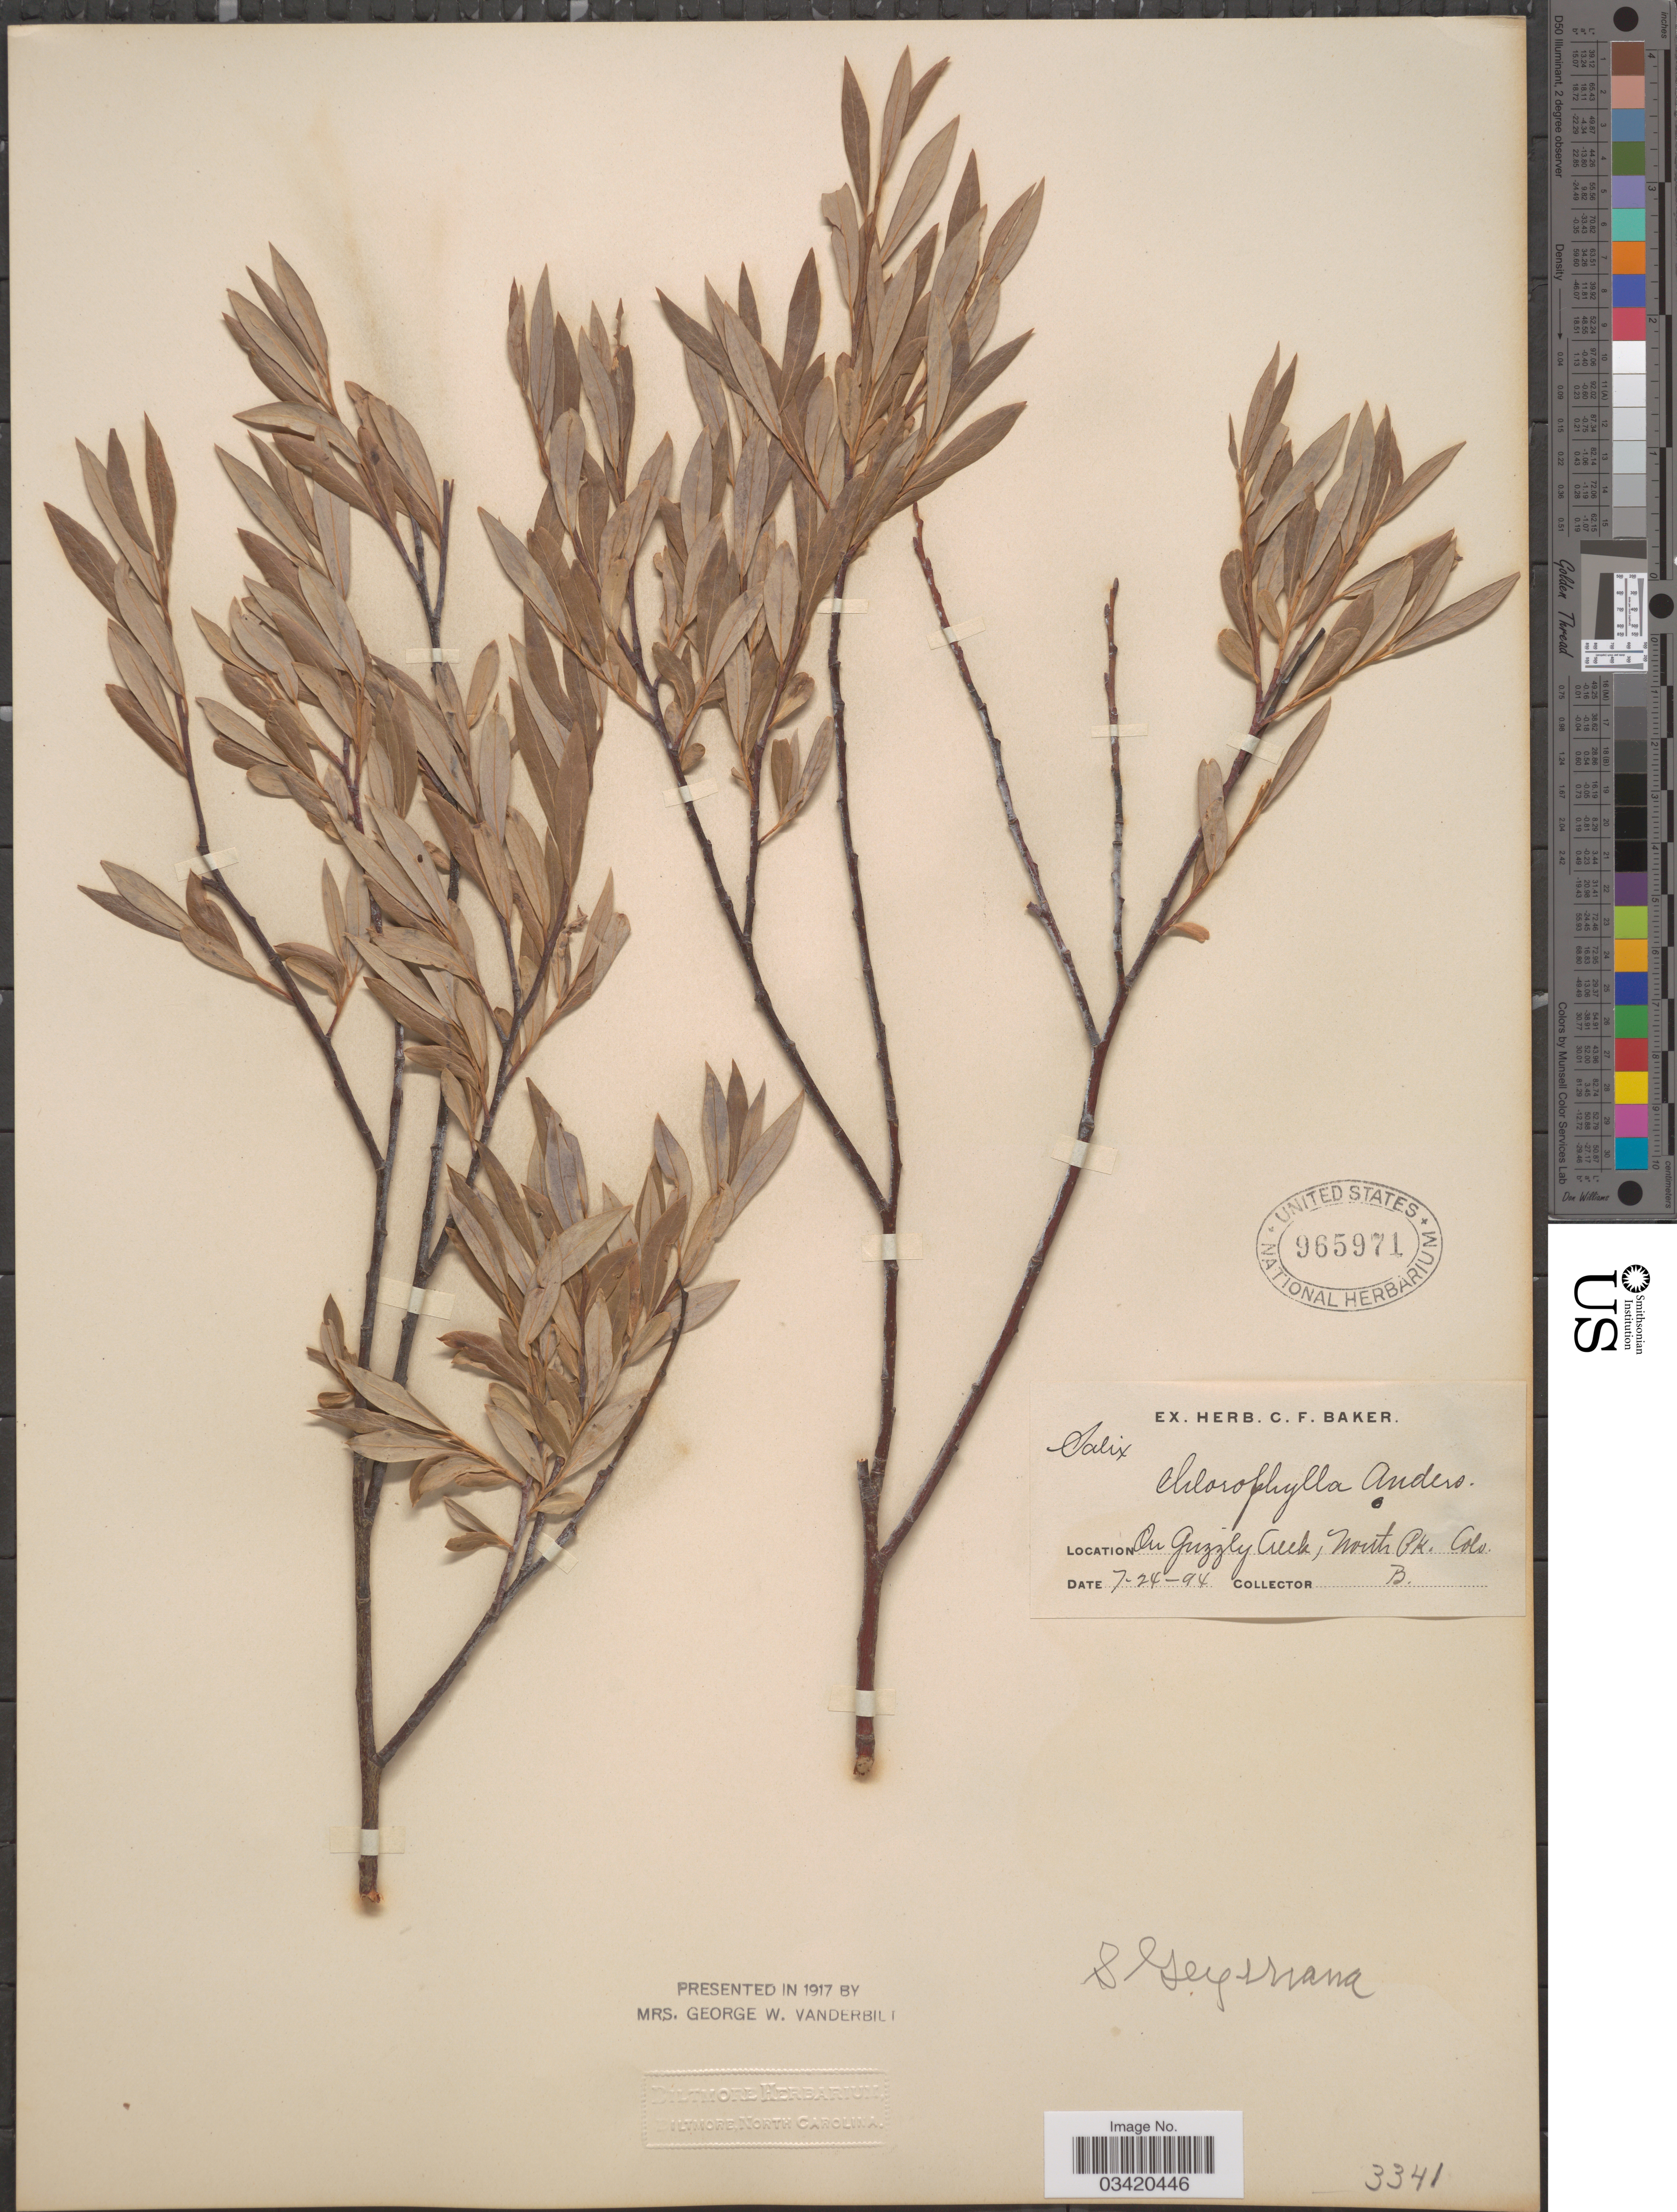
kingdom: Plantae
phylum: Tracheophyta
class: Magnoliopsida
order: Malpighiales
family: Salicaceae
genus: Salix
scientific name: Salix geyeriana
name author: Andersson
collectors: C. F. Baker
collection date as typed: Transcribed d/m/y: 24/7/94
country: United States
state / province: Colorado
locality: On Grizzly Creek, North Pk.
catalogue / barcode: US 965971